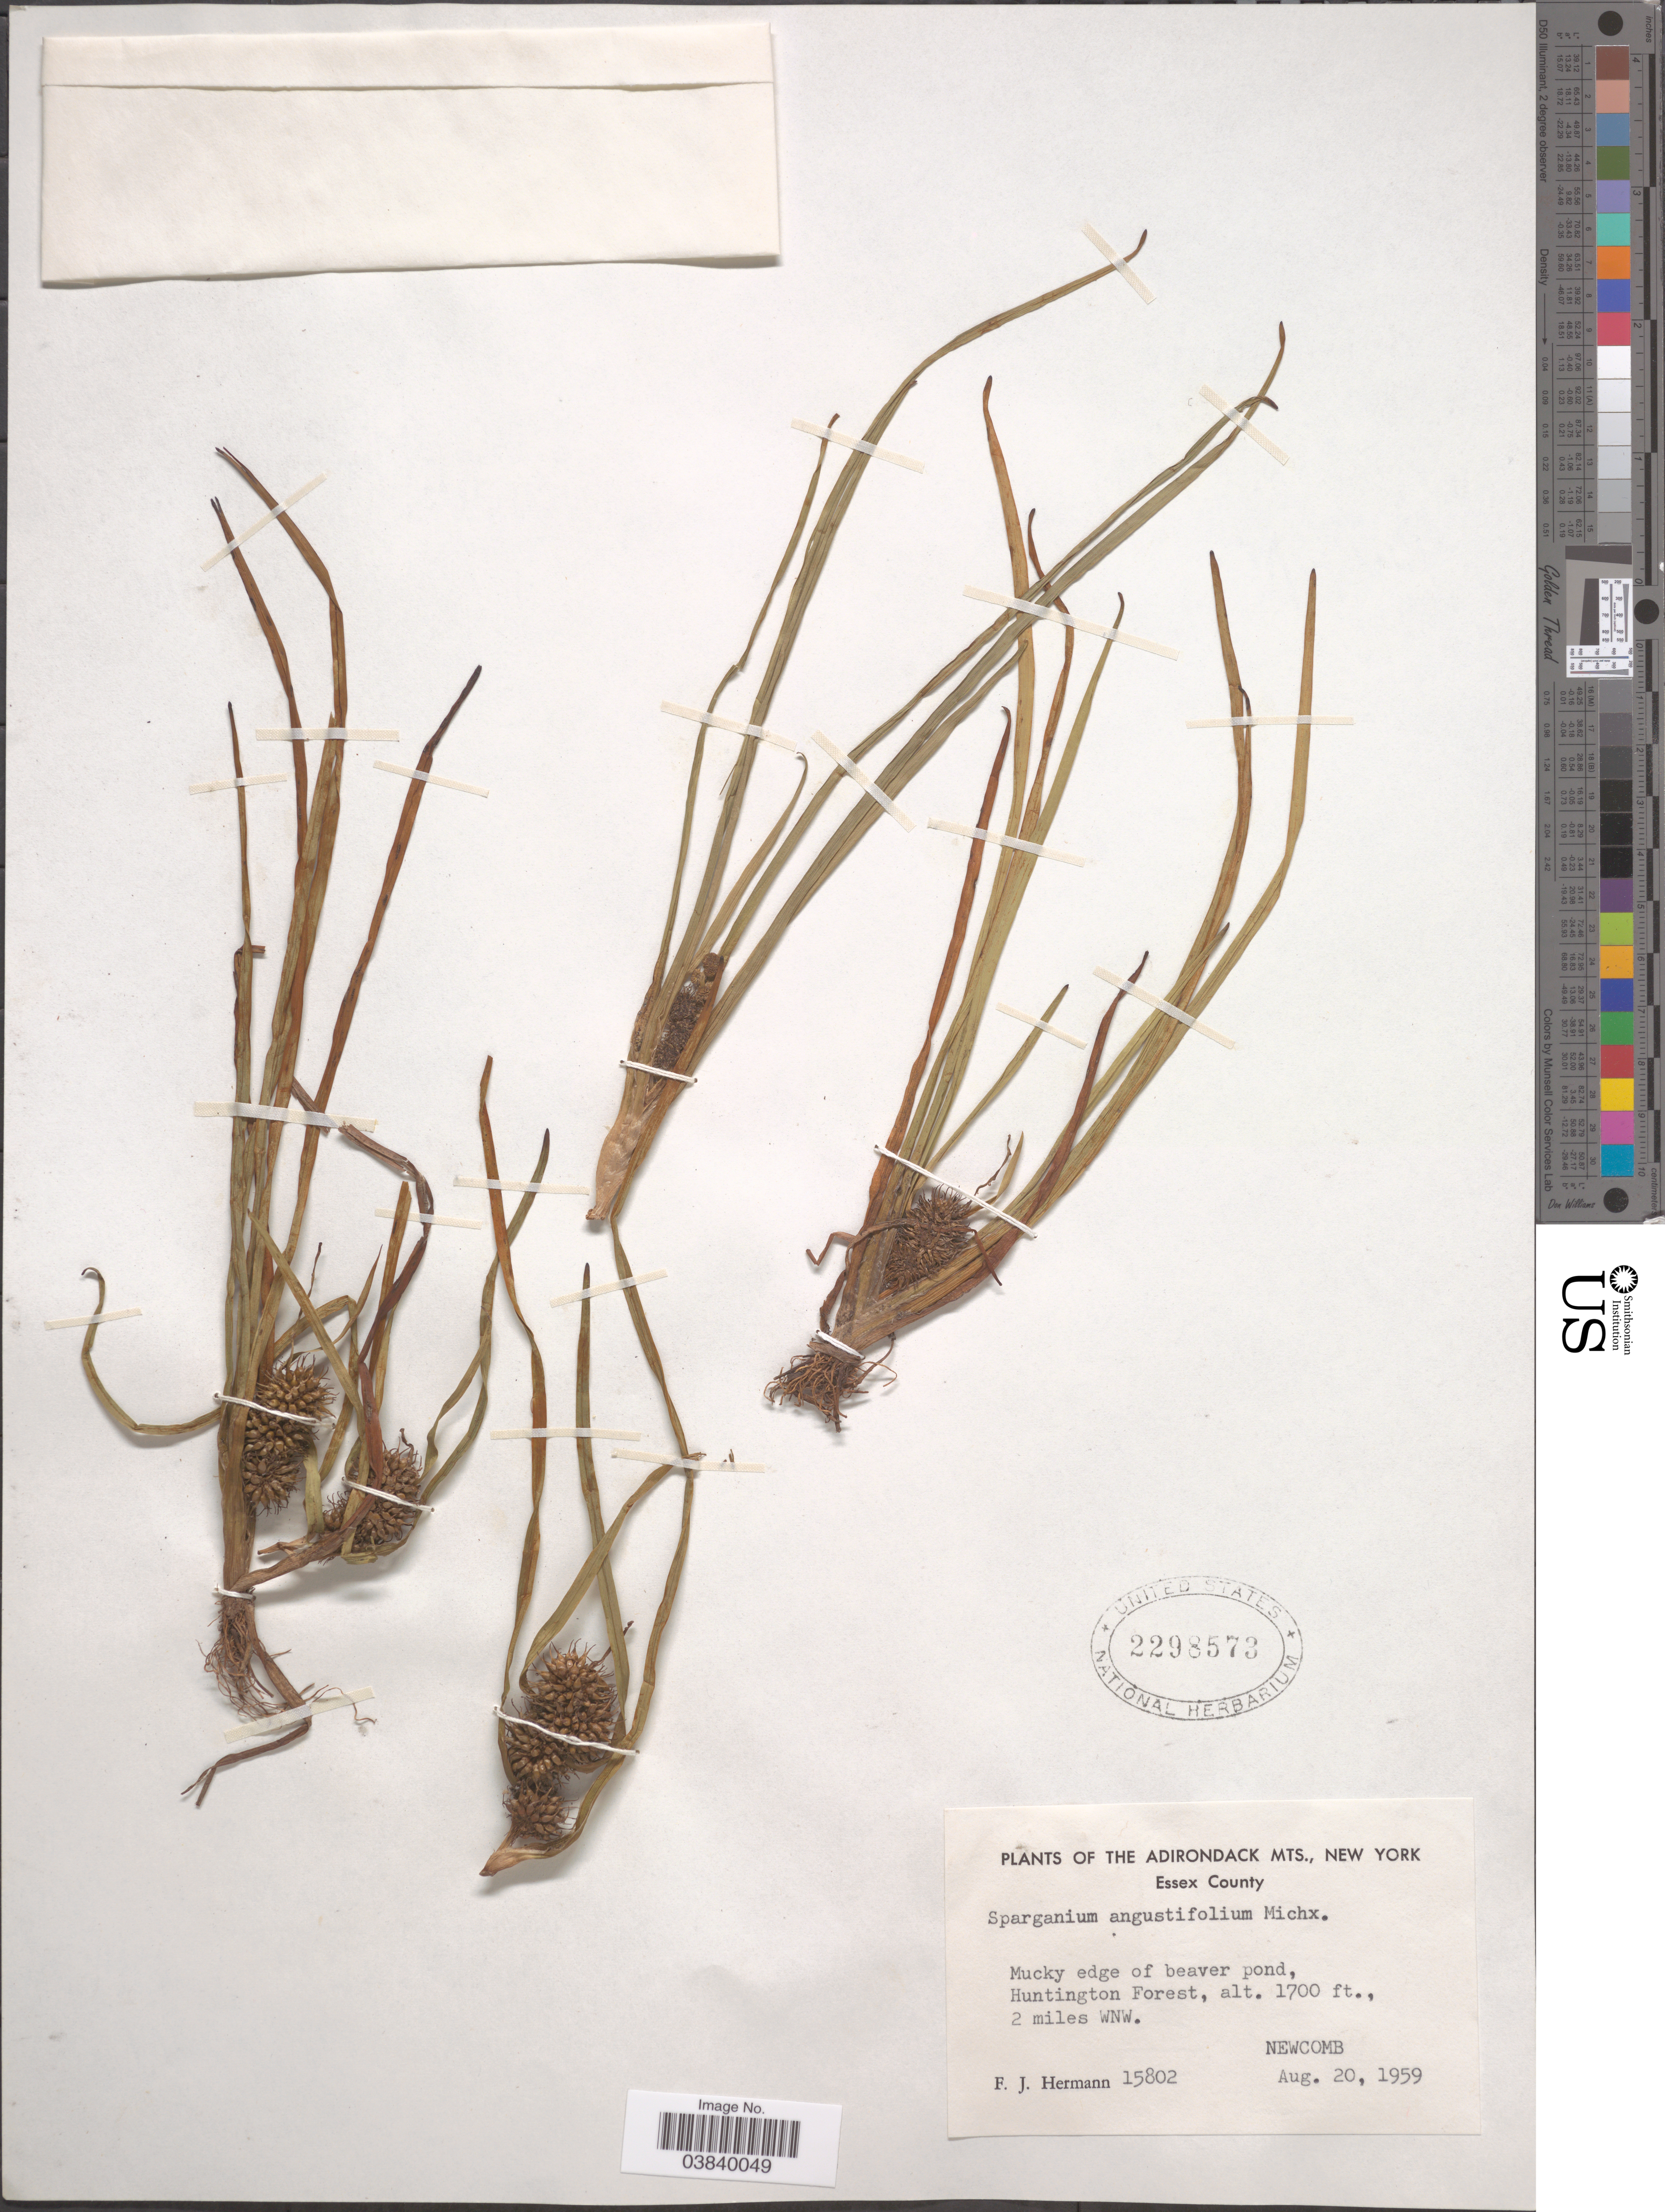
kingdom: Plantae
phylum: Tracheophyta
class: Liliopsida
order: Poales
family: Typhaceae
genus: Sparganium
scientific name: Sparganium angustifolium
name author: Michx.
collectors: F. J. Hermann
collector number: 15802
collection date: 1959-08-20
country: United States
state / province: New York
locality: Adirondack Mts., Essex County. Mucky edge of beaver pond, Huntington Forest, 2 miles WNW NewComb.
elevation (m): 518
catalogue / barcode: US 2298573